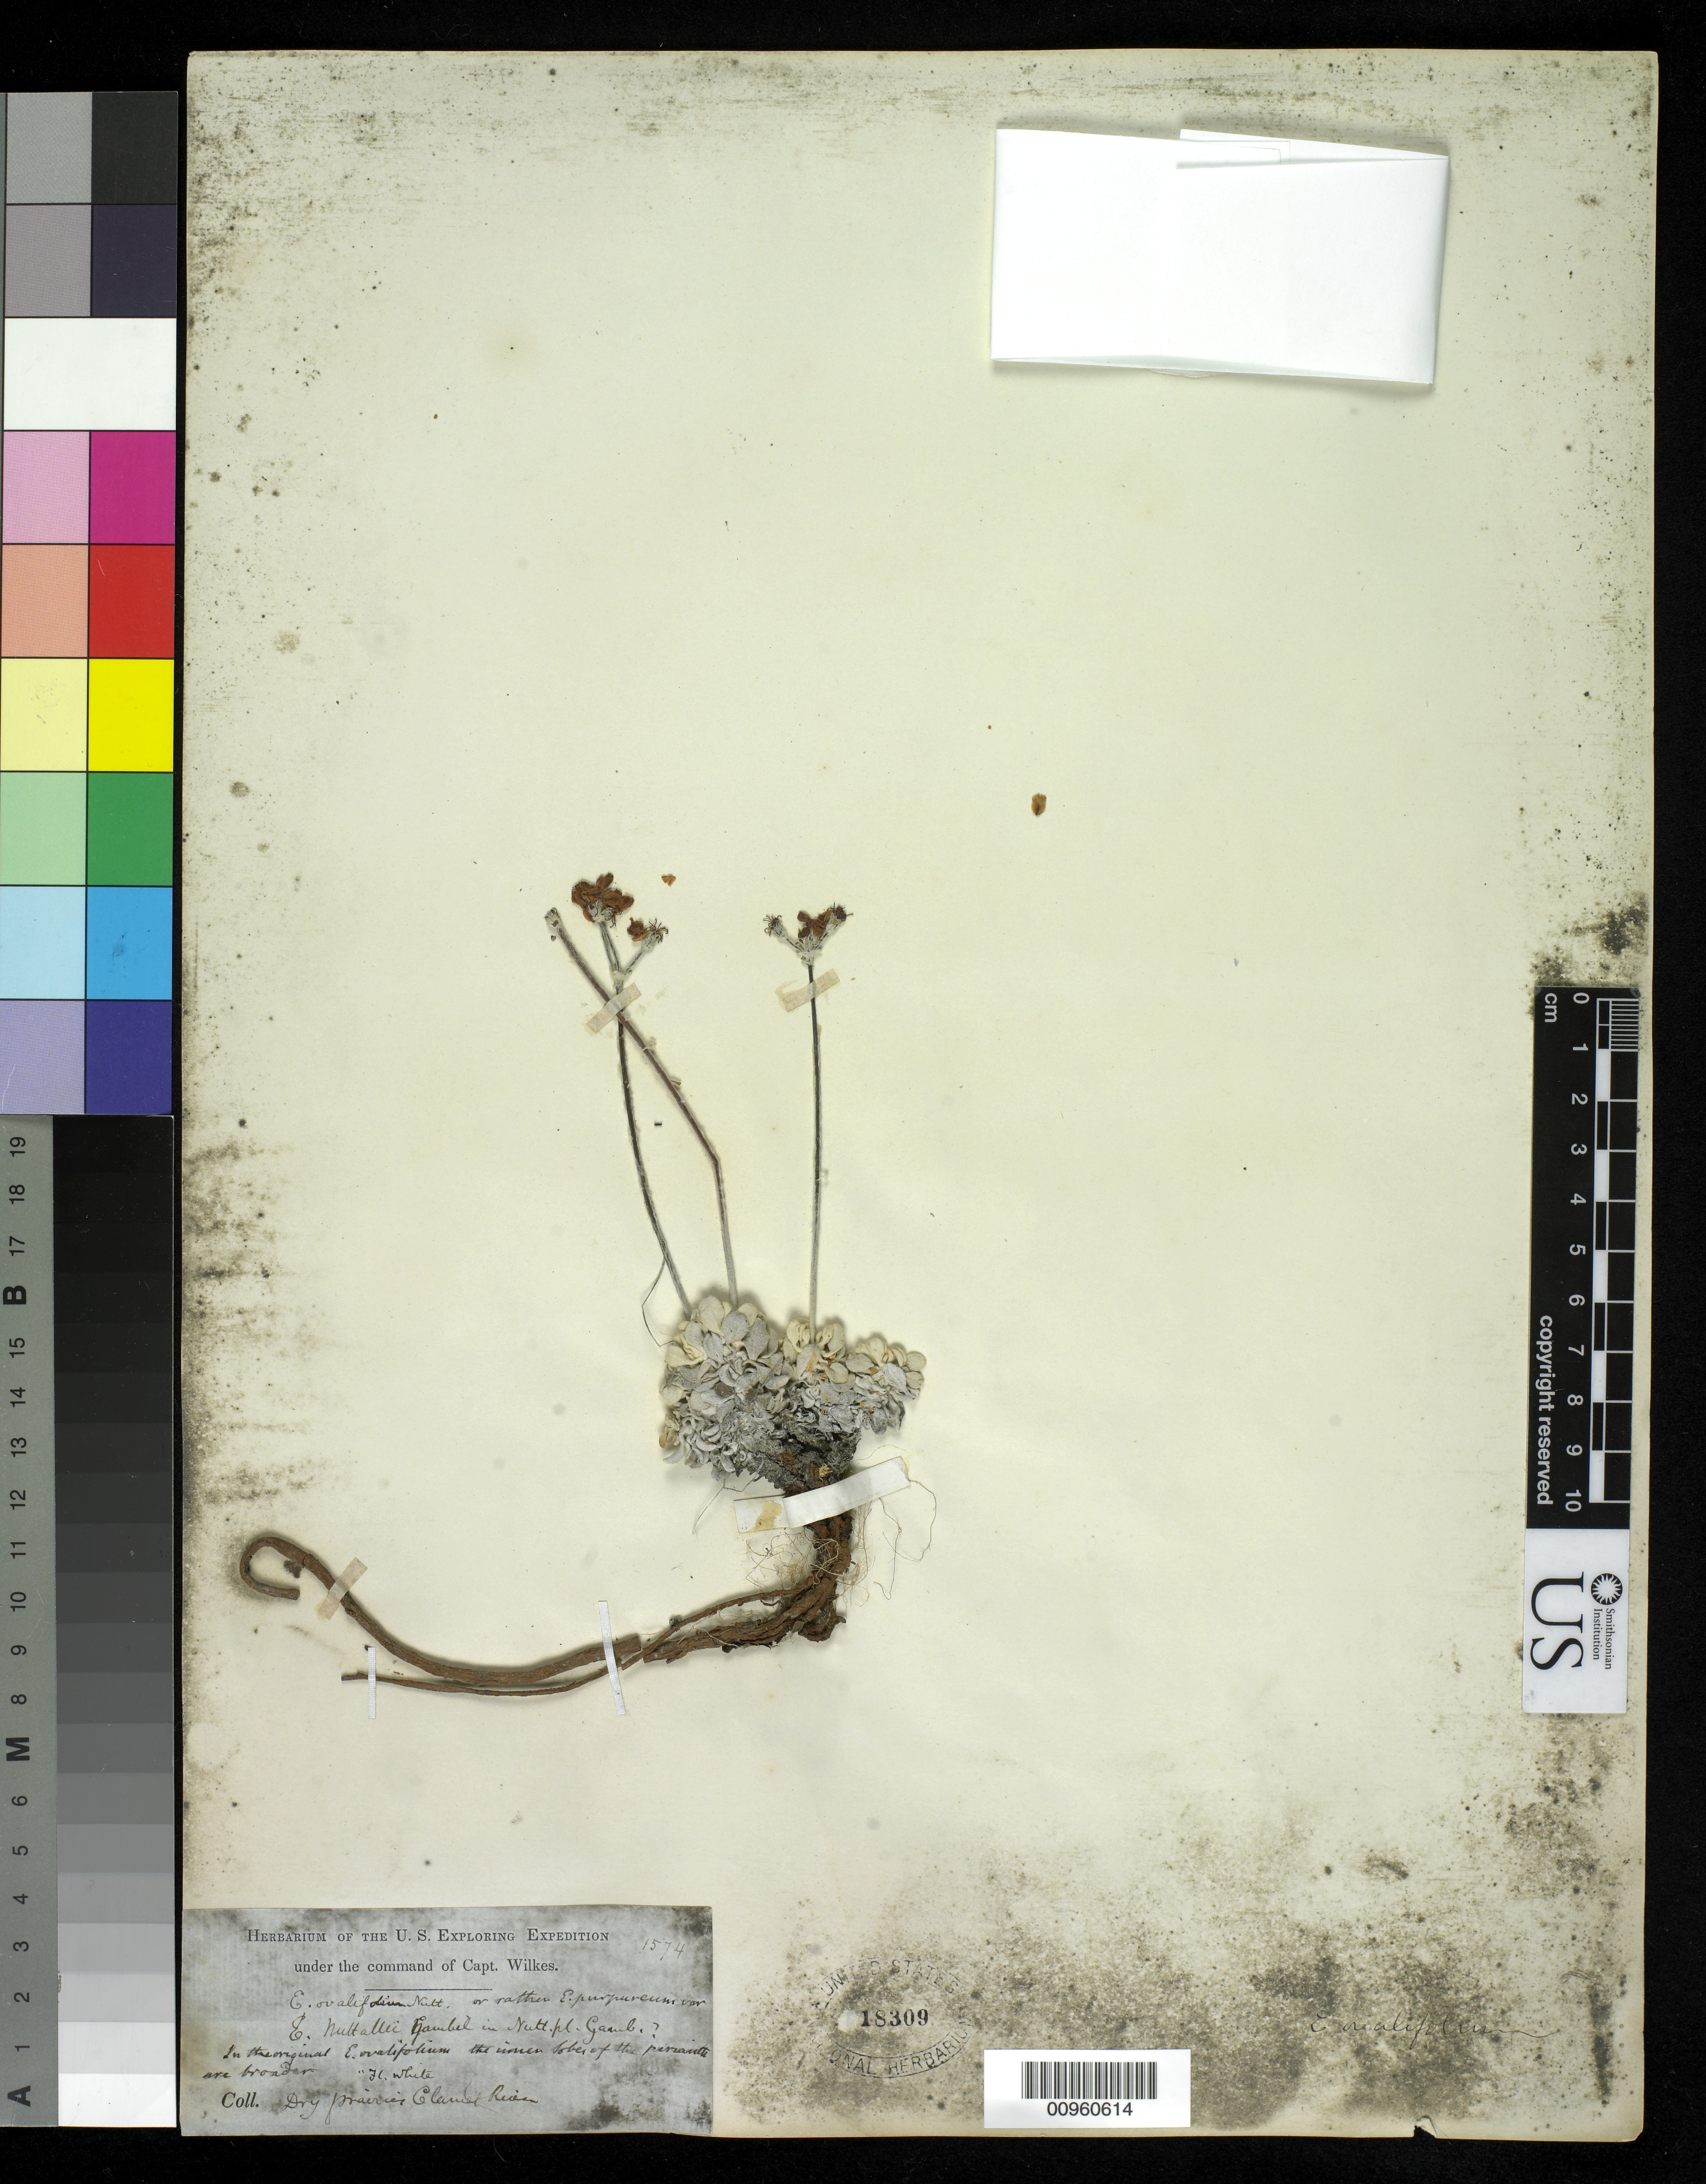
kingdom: Plantae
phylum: Tracheophyta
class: Magnoliopsida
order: Caryophyllales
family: Polygonaceae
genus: Eriogonum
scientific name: Eriogonum strictum subsp. proliferum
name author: (Torr. & A. Gray) S. Stokes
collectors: Wilkes Explor. Exped.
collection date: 1838/1842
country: United States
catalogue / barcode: US 18309